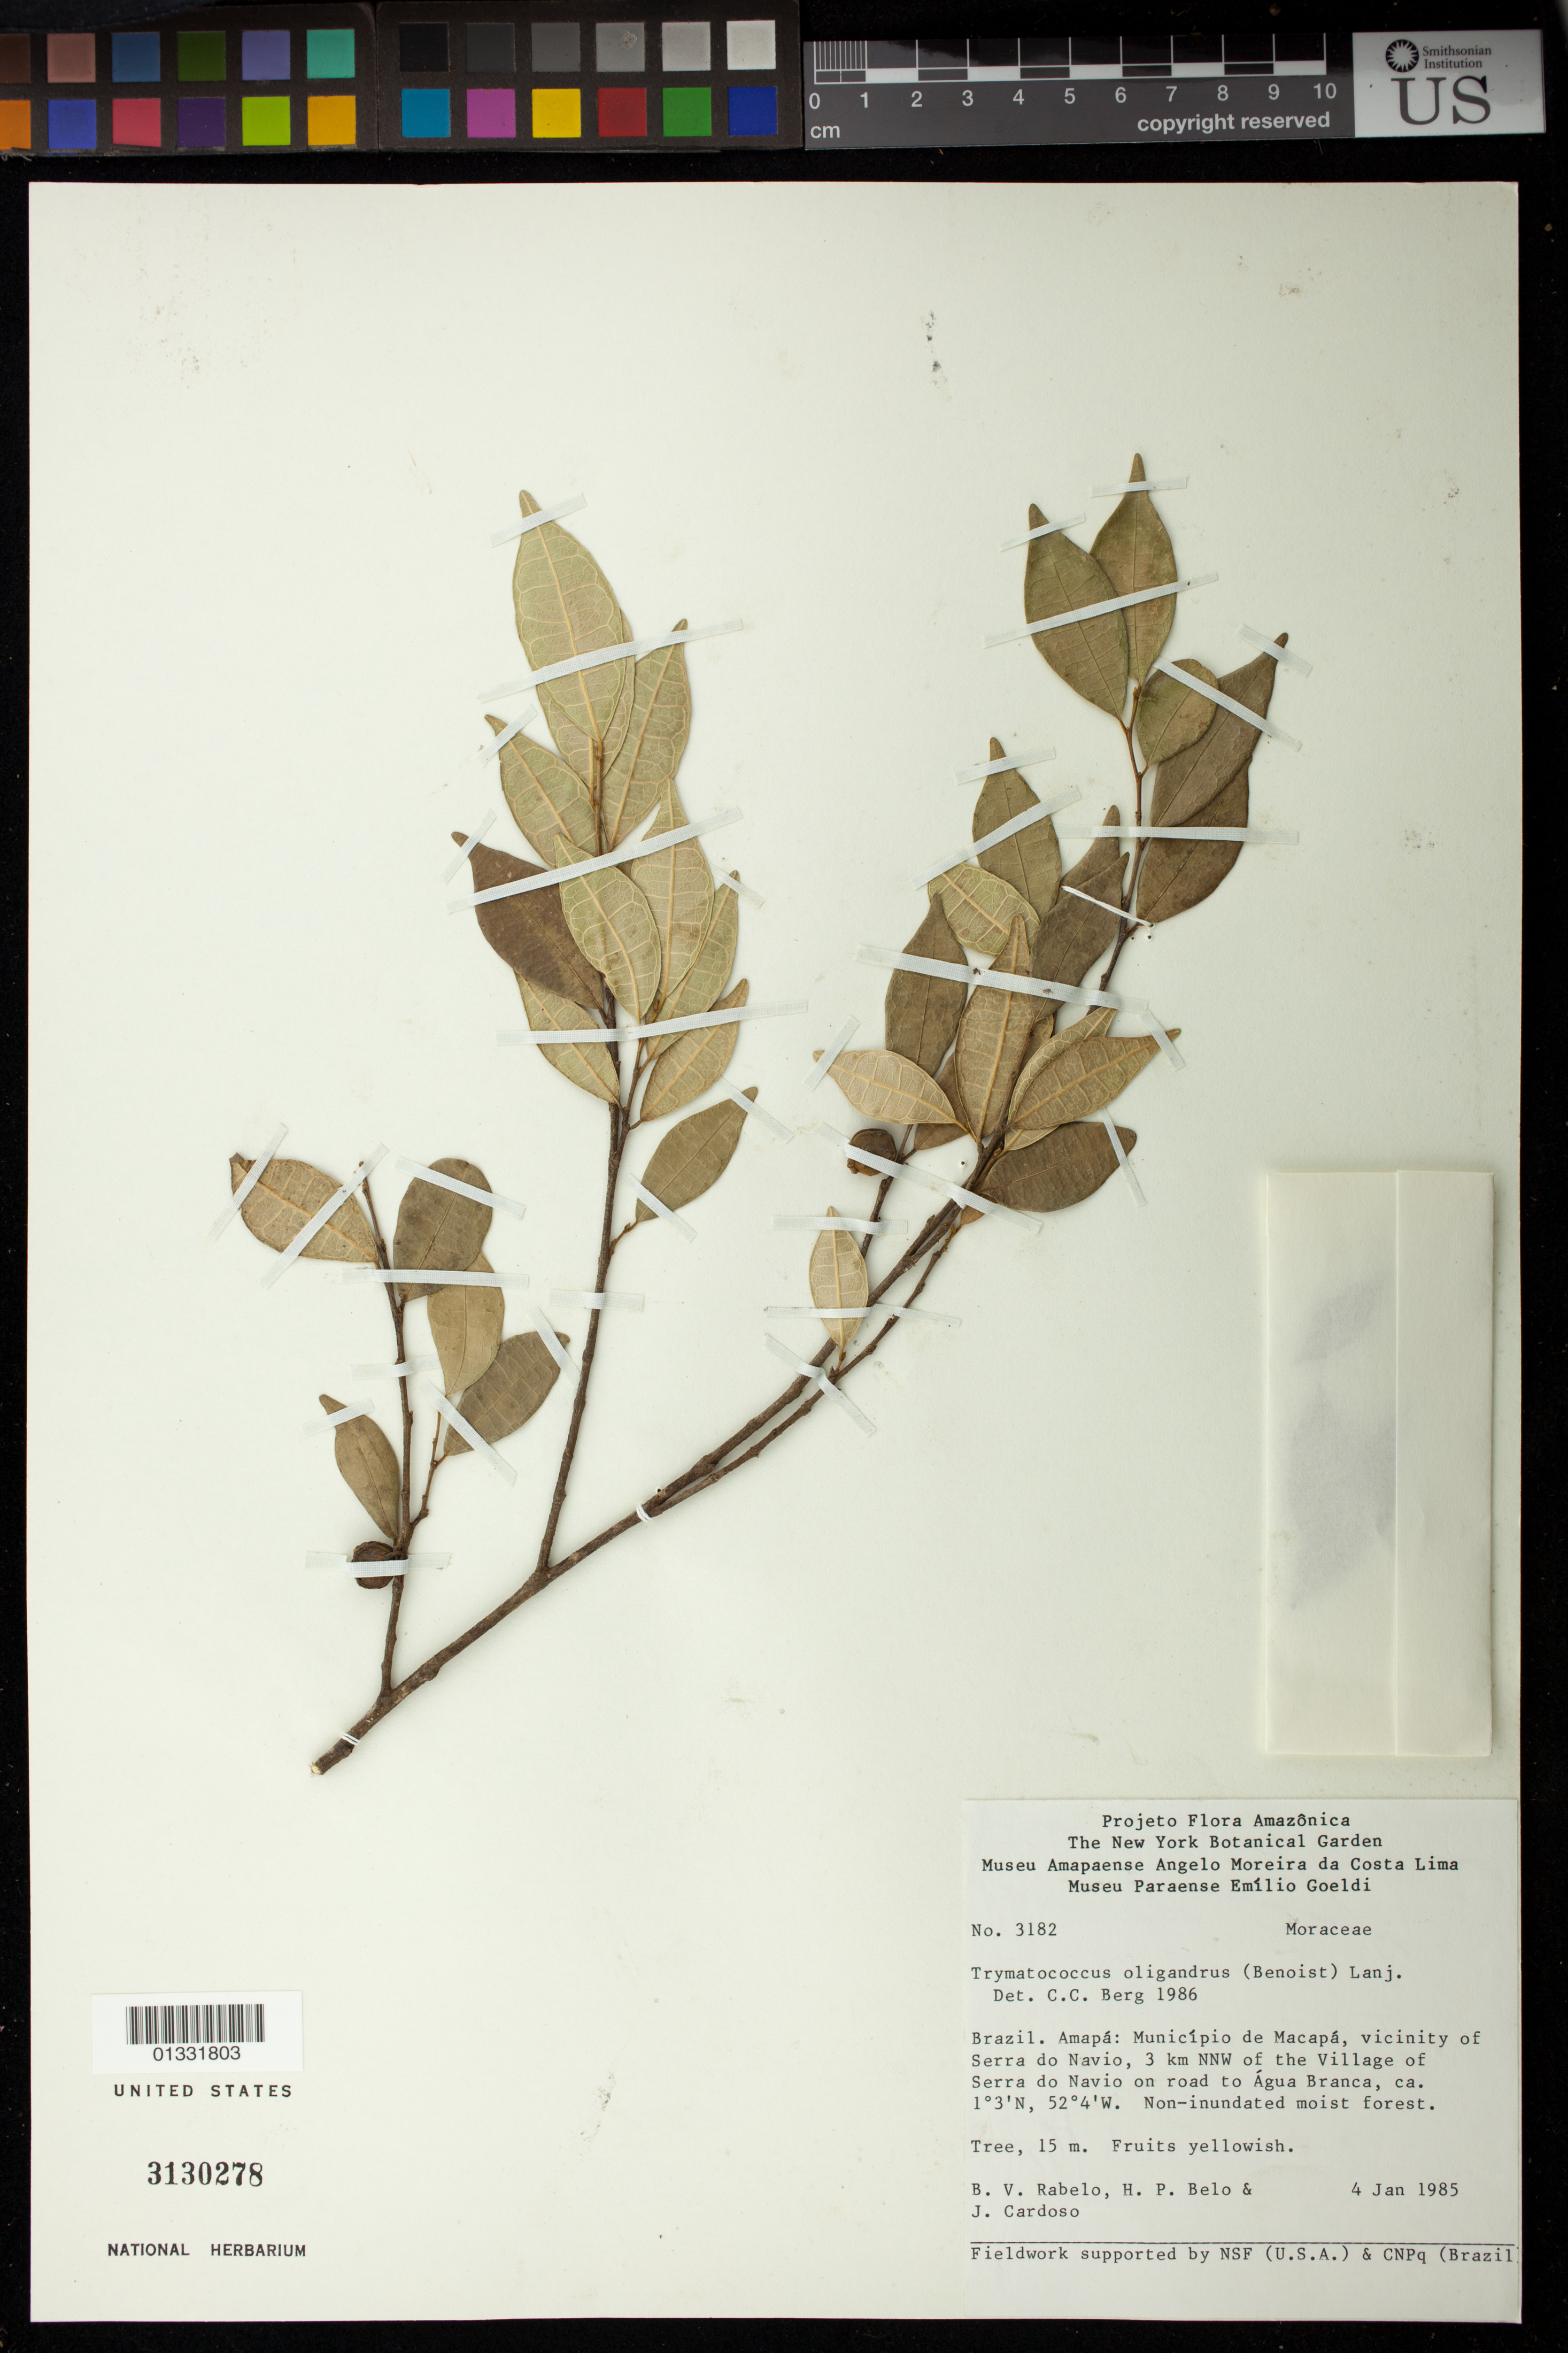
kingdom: Plantae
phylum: Tracheophyta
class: Magnoliopsida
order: Rosales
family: Moraceae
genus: Brosimum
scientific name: Brosimum oligandrum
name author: (Benoist) E. M. Gardner & Zerega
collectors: B. Rabelo, H. P. Belo & J. A. Cardoso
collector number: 3182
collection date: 1985-01-04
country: Brazil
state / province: Amapá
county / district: Macapá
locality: Vicinity of Serra do Navio, 3km NNW of the village of Serra do Navio on road to Agua Branca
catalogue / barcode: US 3130278